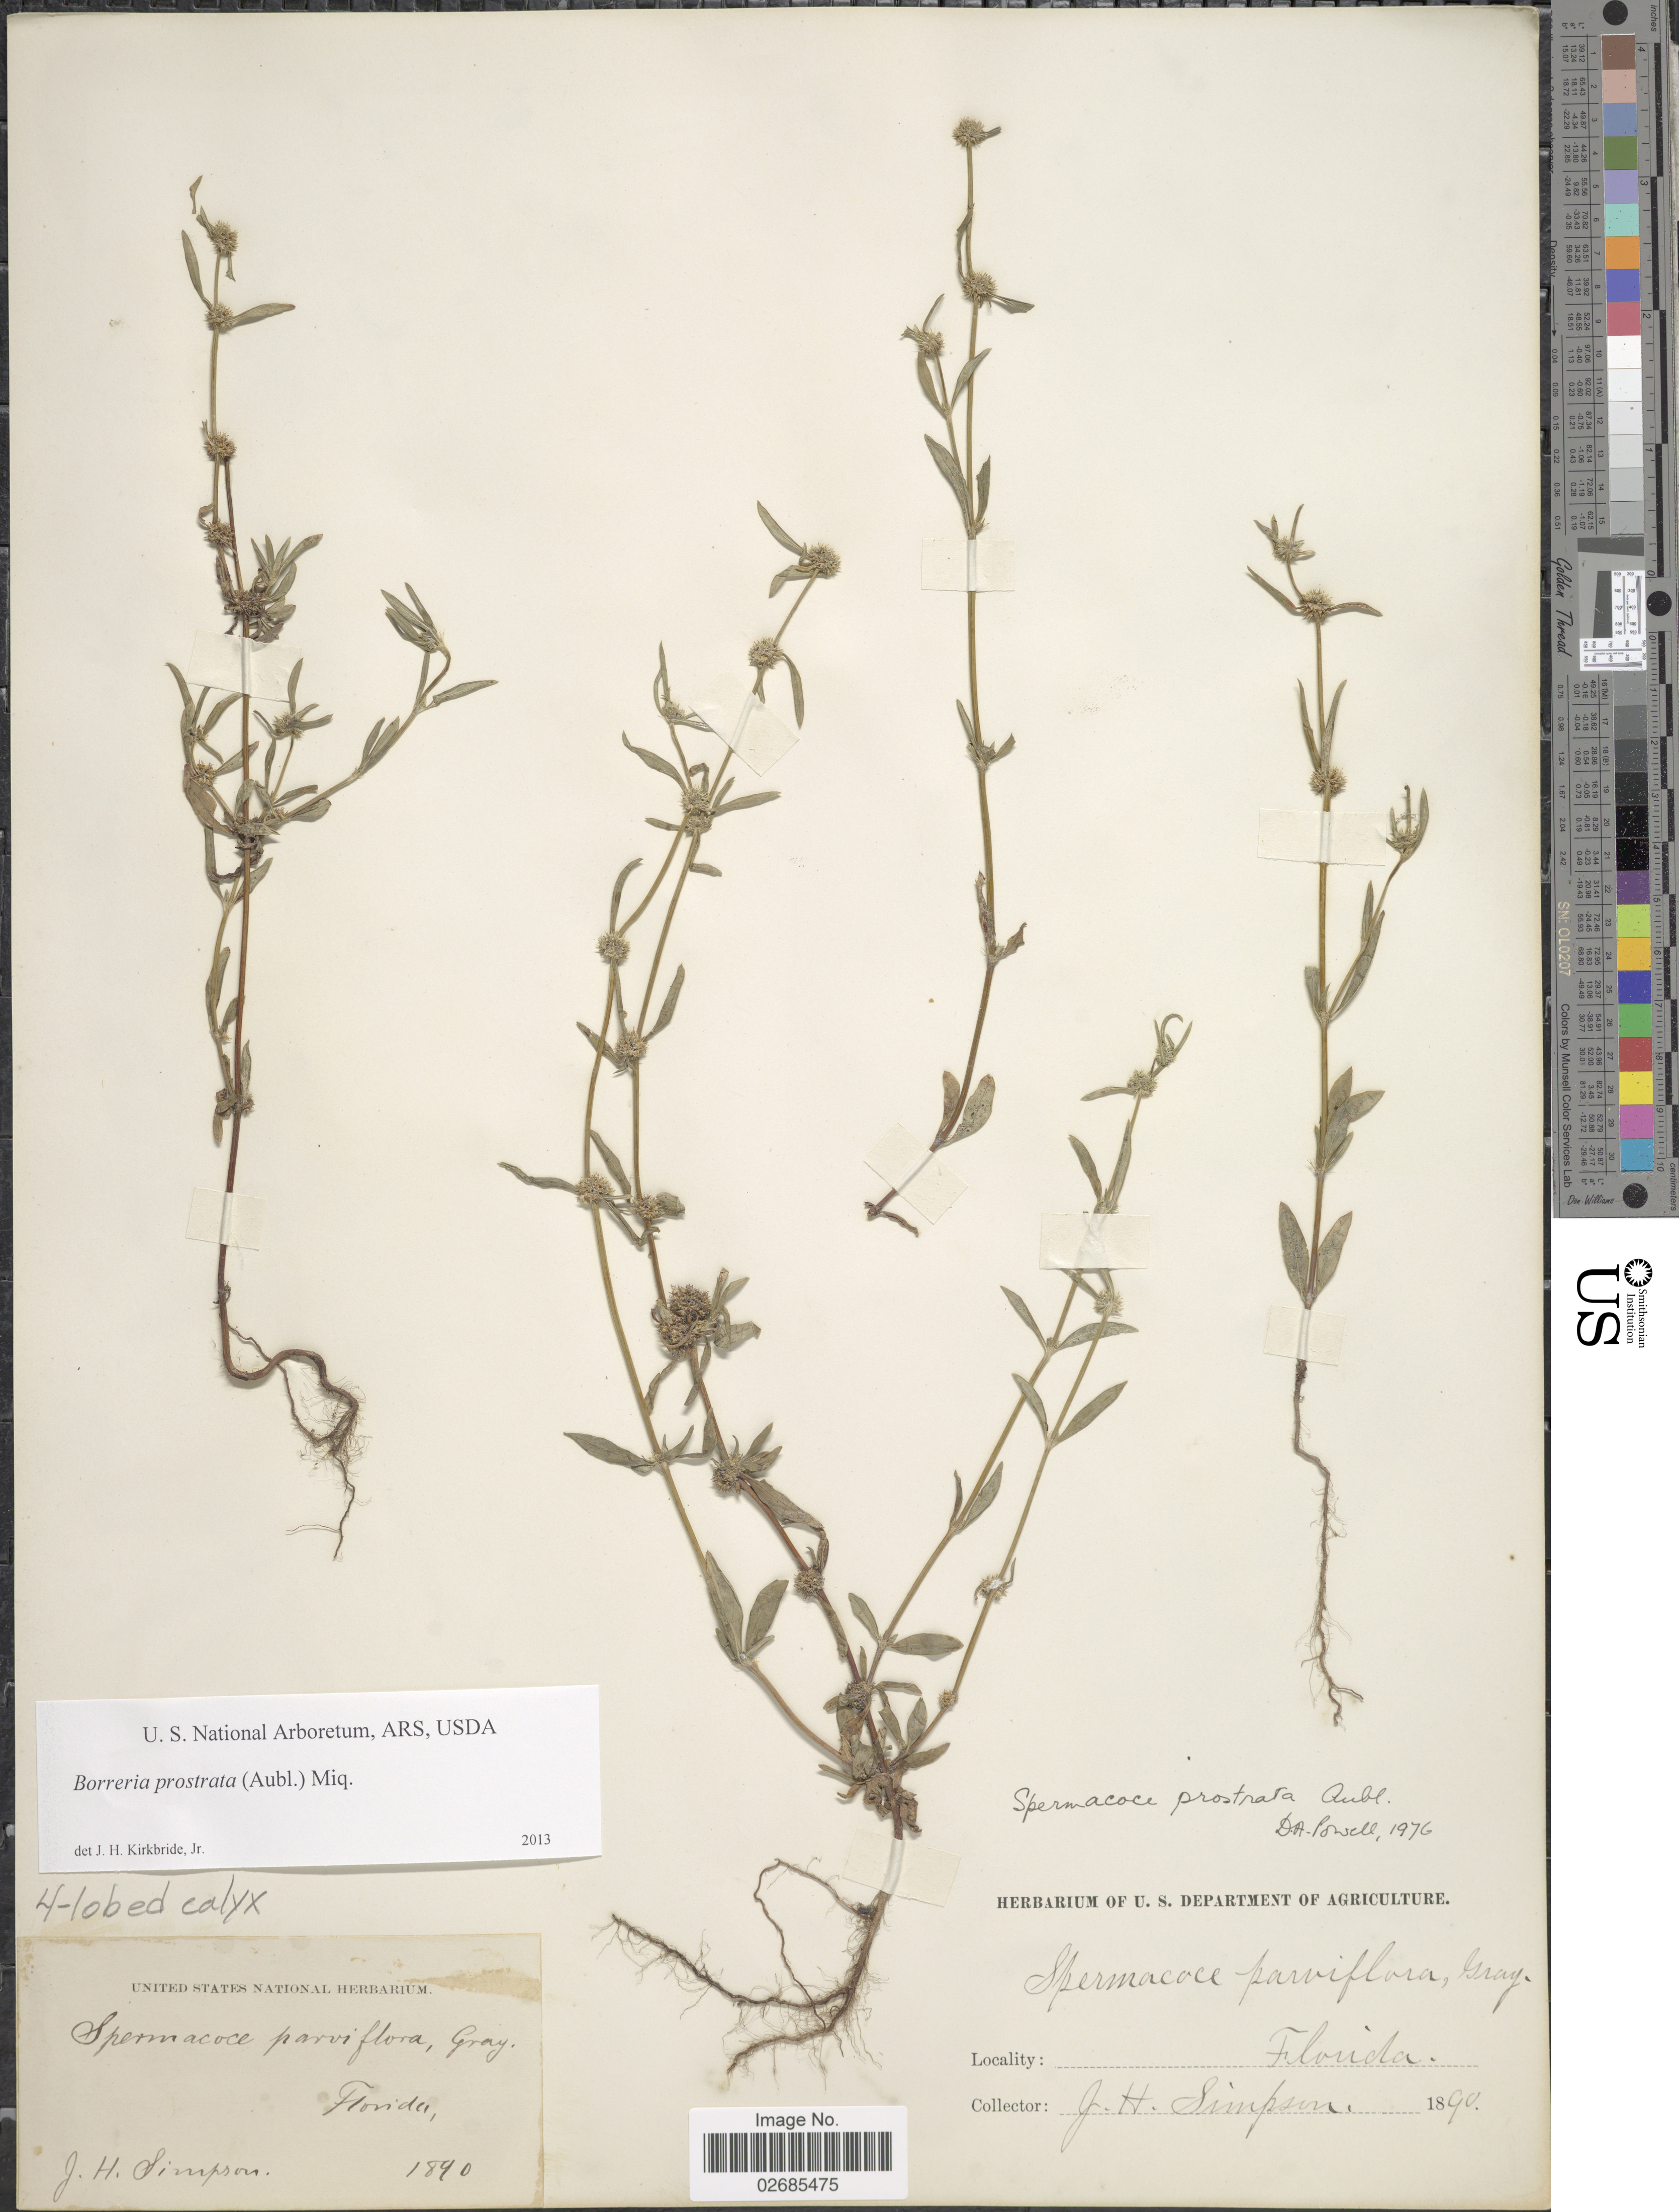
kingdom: Plantae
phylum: Tracheophyta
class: Magnoliopsida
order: Gentianales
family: Rubiaceae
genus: Borreria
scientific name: Borreria prostrata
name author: (Aubl.) Miq.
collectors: J. H. Simpson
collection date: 1890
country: United States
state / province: Florida